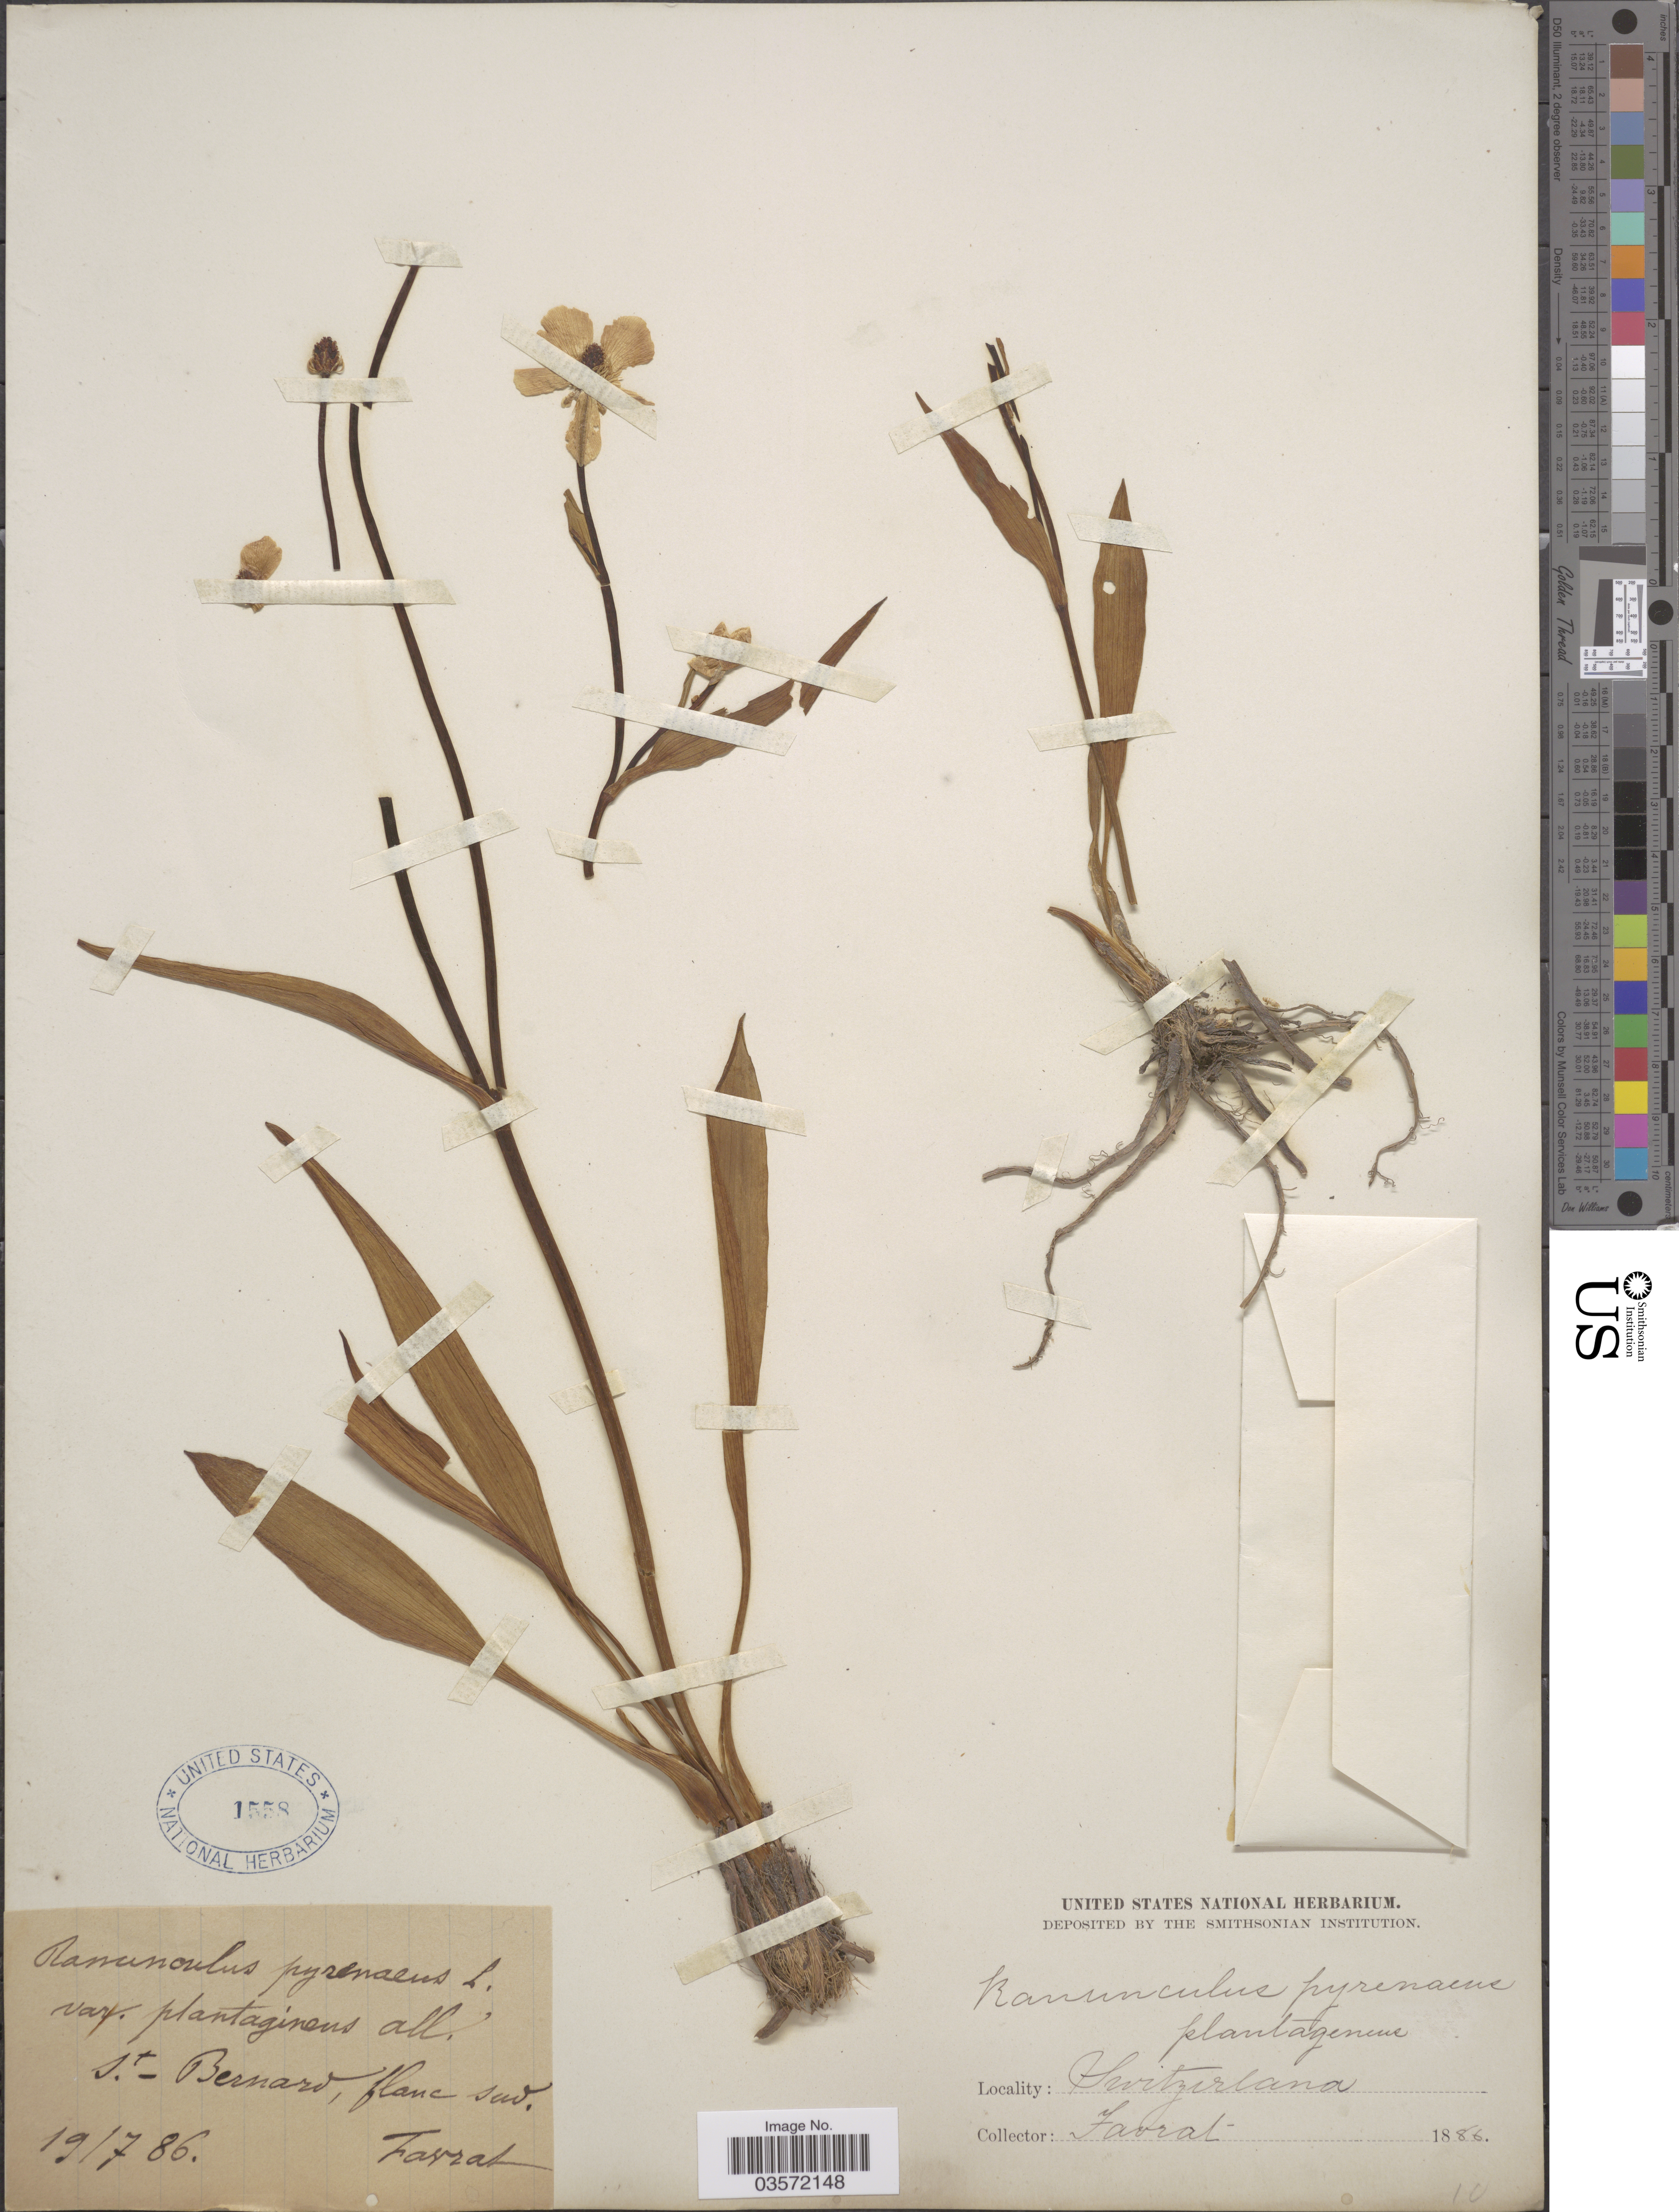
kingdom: Plantae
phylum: Tracheophyta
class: Magnoliopsida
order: Ranunculales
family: Ranunculaceae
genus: Ranunculus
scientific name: Ranunculus pyrenaeus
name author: L.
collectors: L. Favrat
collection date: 1886-07-19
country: Switzerland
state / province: Valais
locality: St. Bernard, Blanc sud.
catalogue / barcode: US 1558